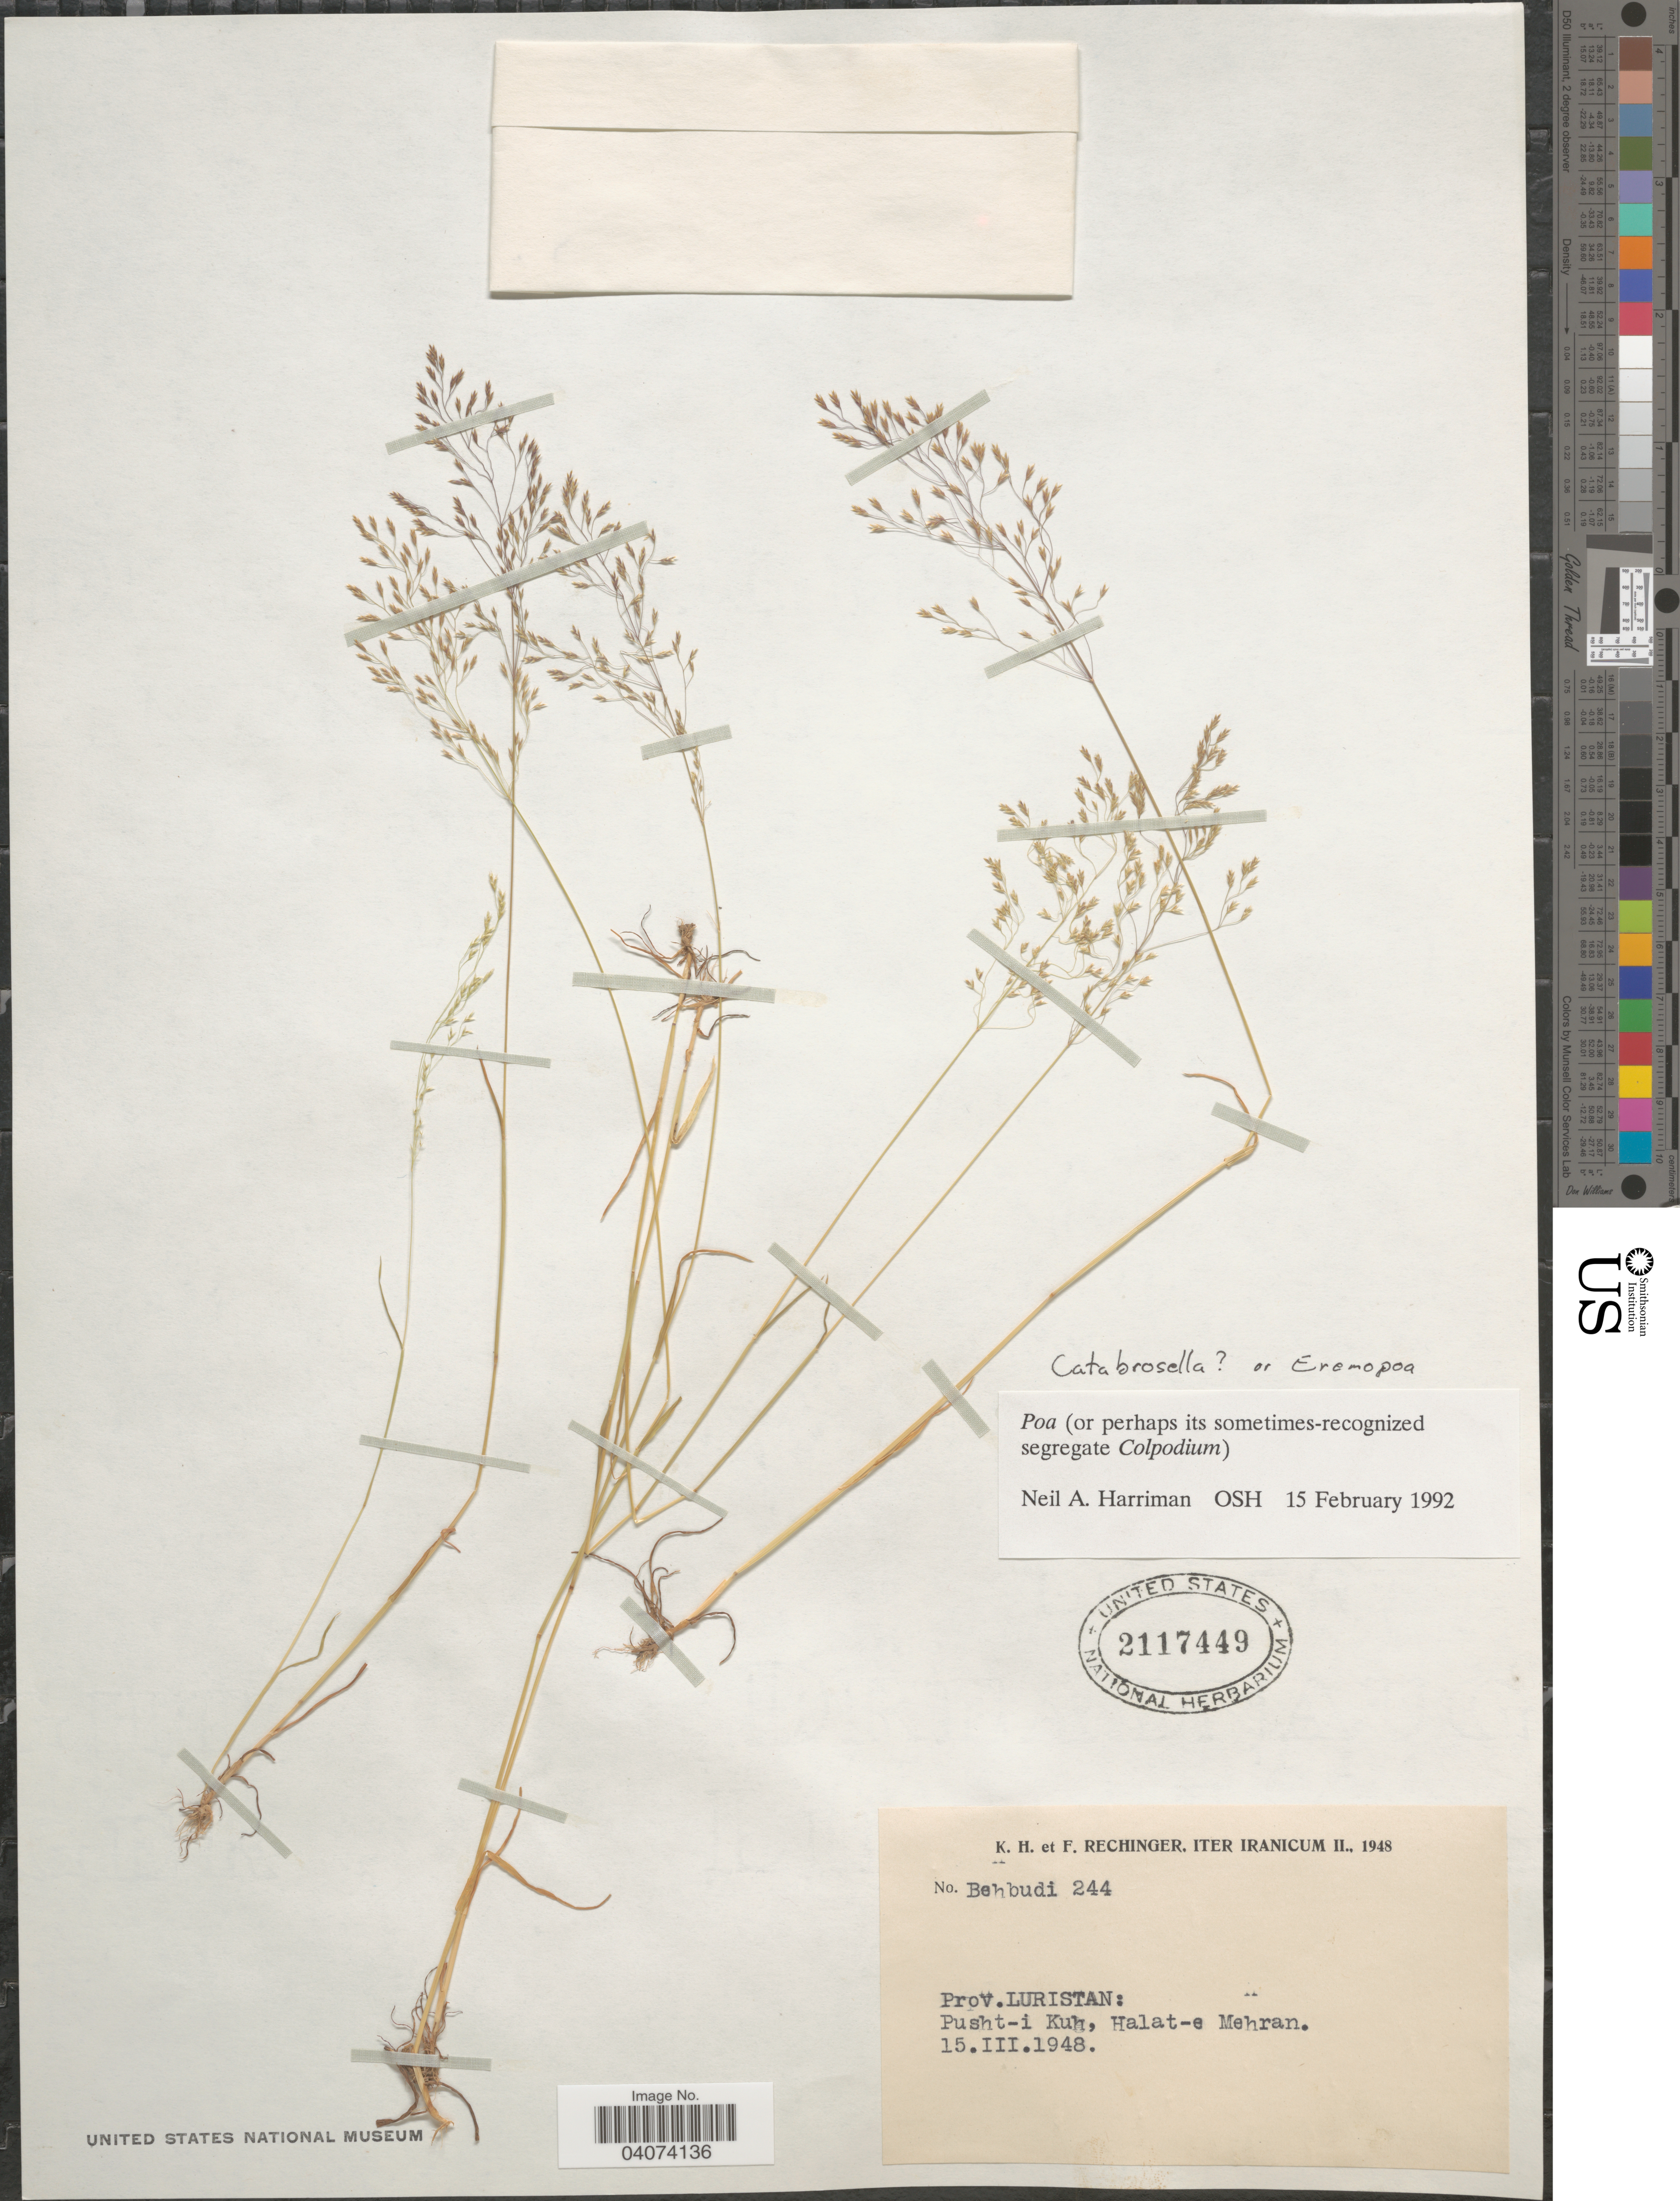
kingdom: Plantae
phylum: Tracheophyta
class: Liliopsida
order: Poales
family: Poaceae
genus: Poa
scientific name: Poa sp.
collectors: K. H. Rechinger & F. Rechinger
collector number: Behbudi244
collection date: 1948-03-15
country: Iran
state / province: Lorestan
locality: Iter Iranicum II., 1948. Prov.Luristan: Pusht-i Kuh, Halat-e Mehran.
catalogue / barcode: US 2117449